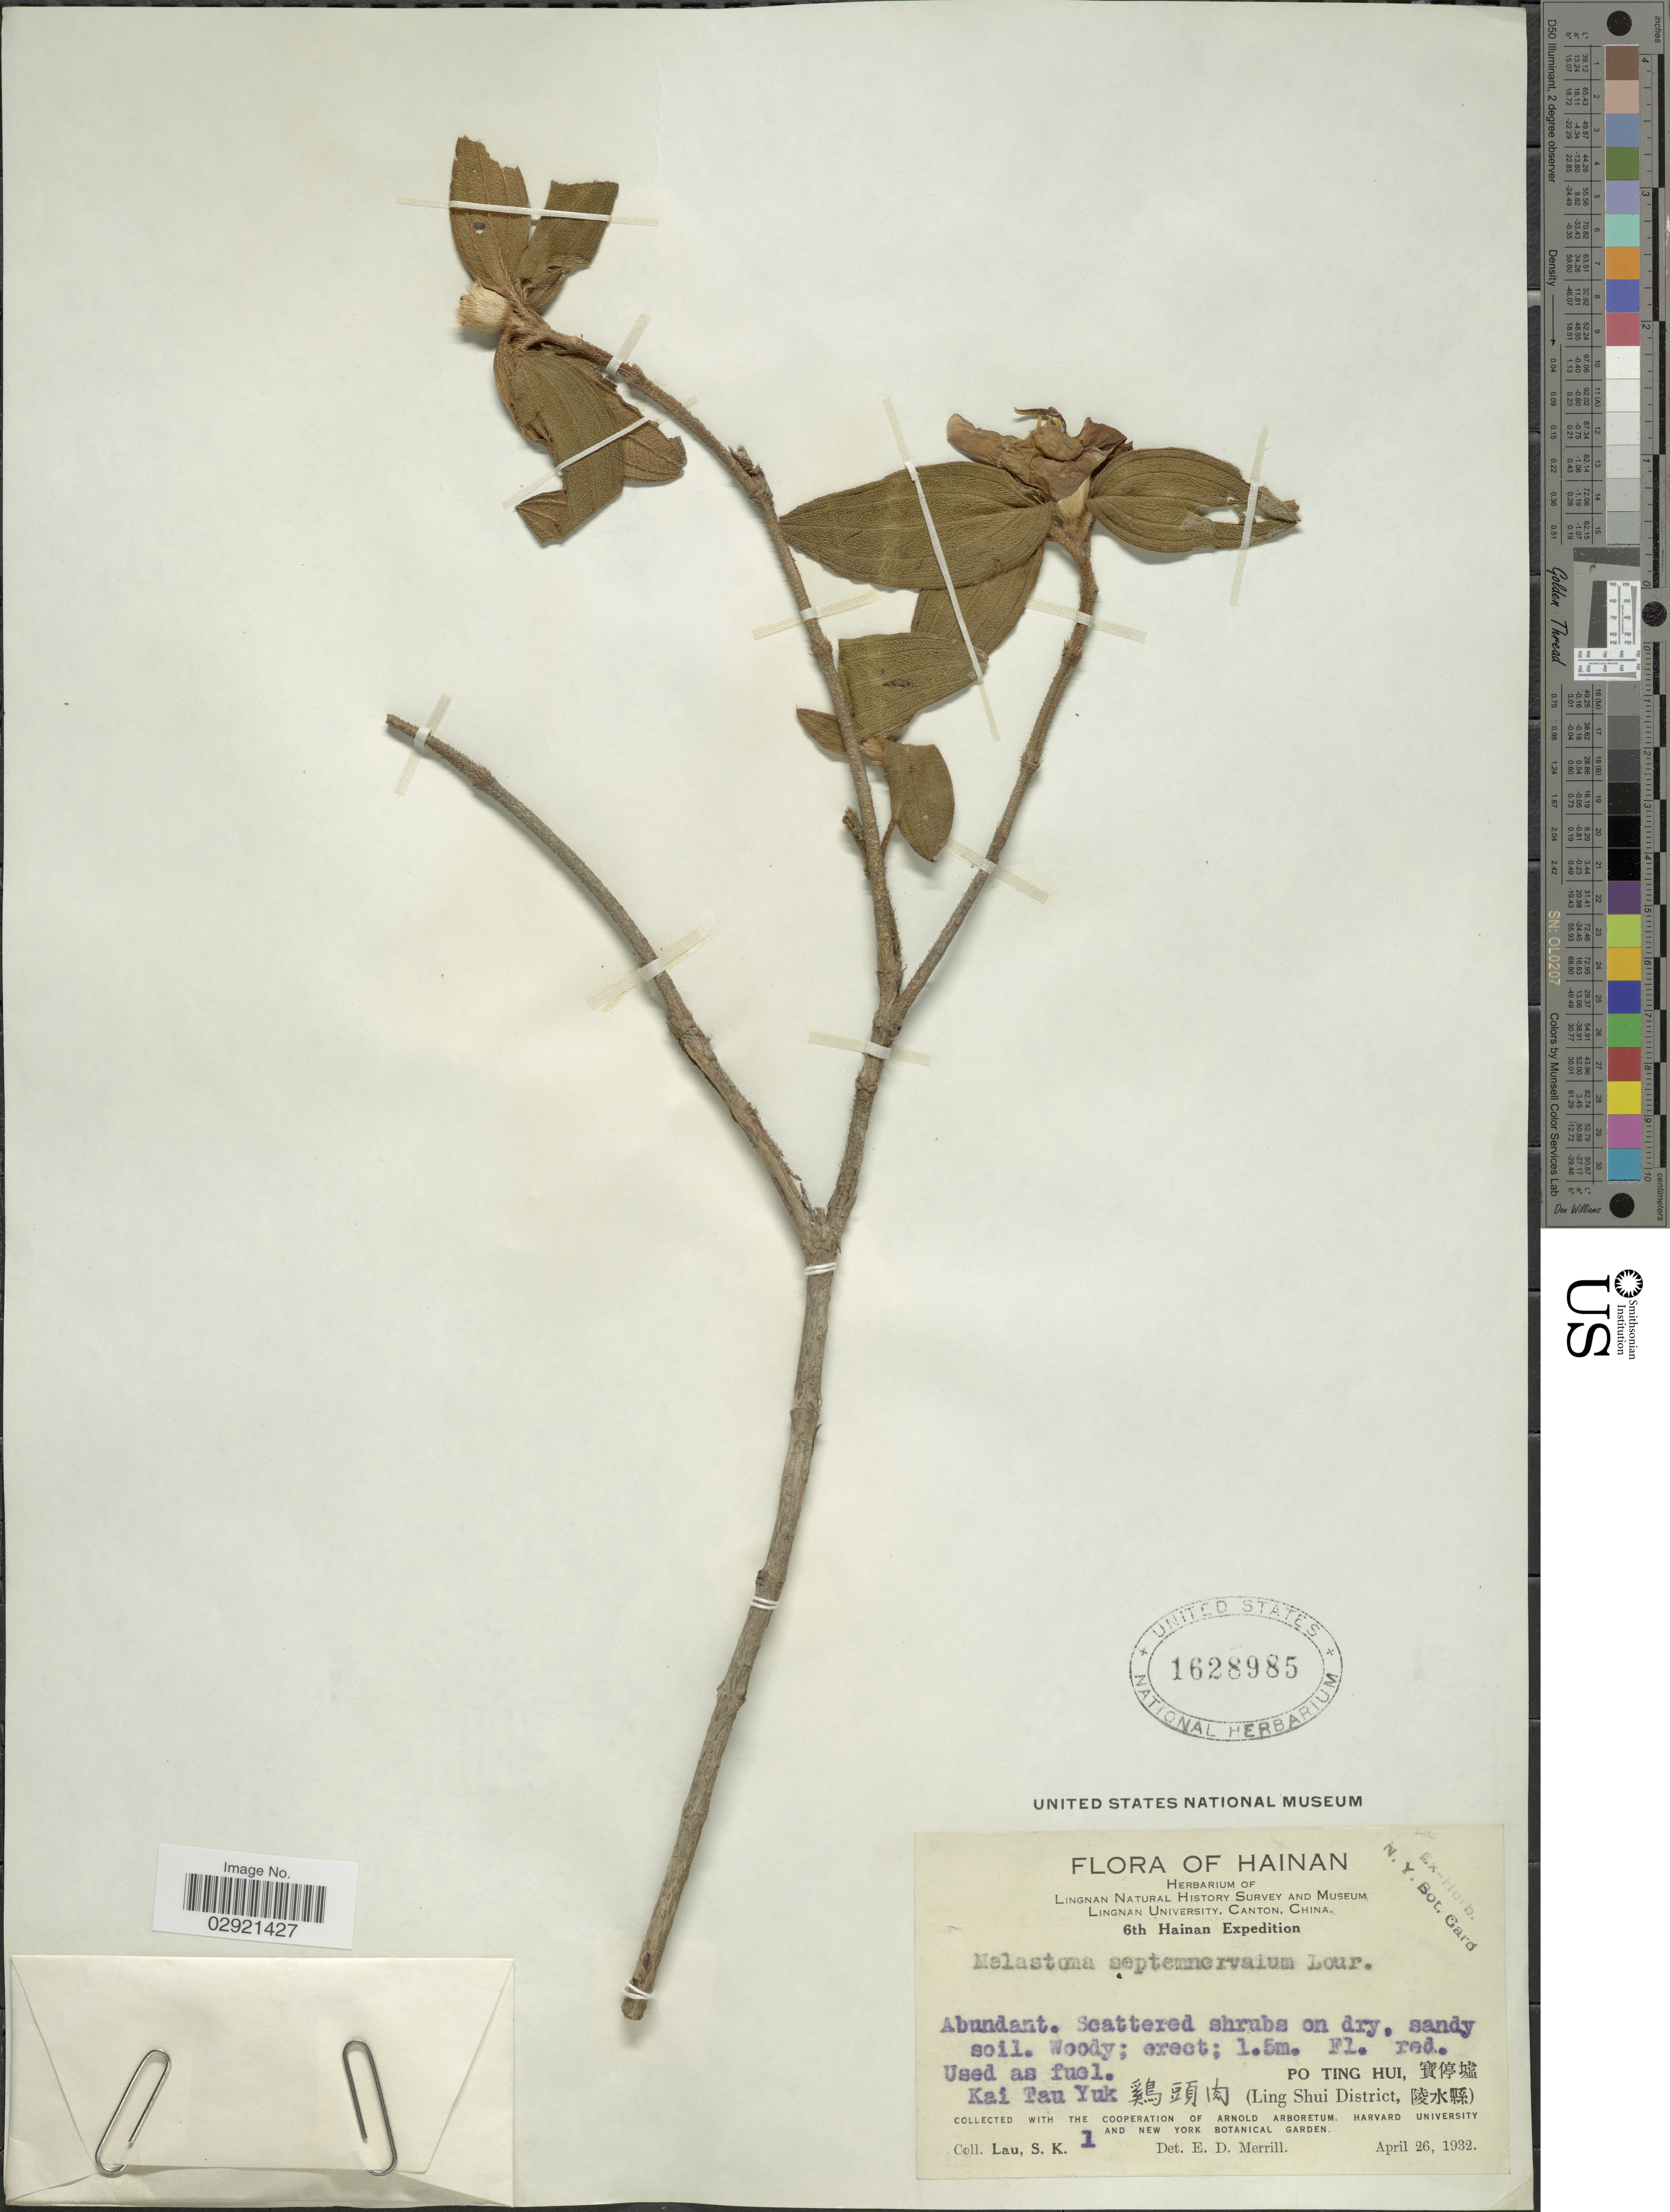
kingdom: Plantae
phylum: Tracheophyta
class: Magnoliopsida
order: Myrtales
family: Melastomataceae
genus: Melastoma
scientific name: Melastoma candidum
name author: D. Don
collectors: S. K. Lau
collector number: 1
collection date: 1932-04-26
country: China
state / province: Hainan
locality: Kaau Yuk Po Ting Hui, (Ling Shui District.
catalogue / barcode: US 1628985